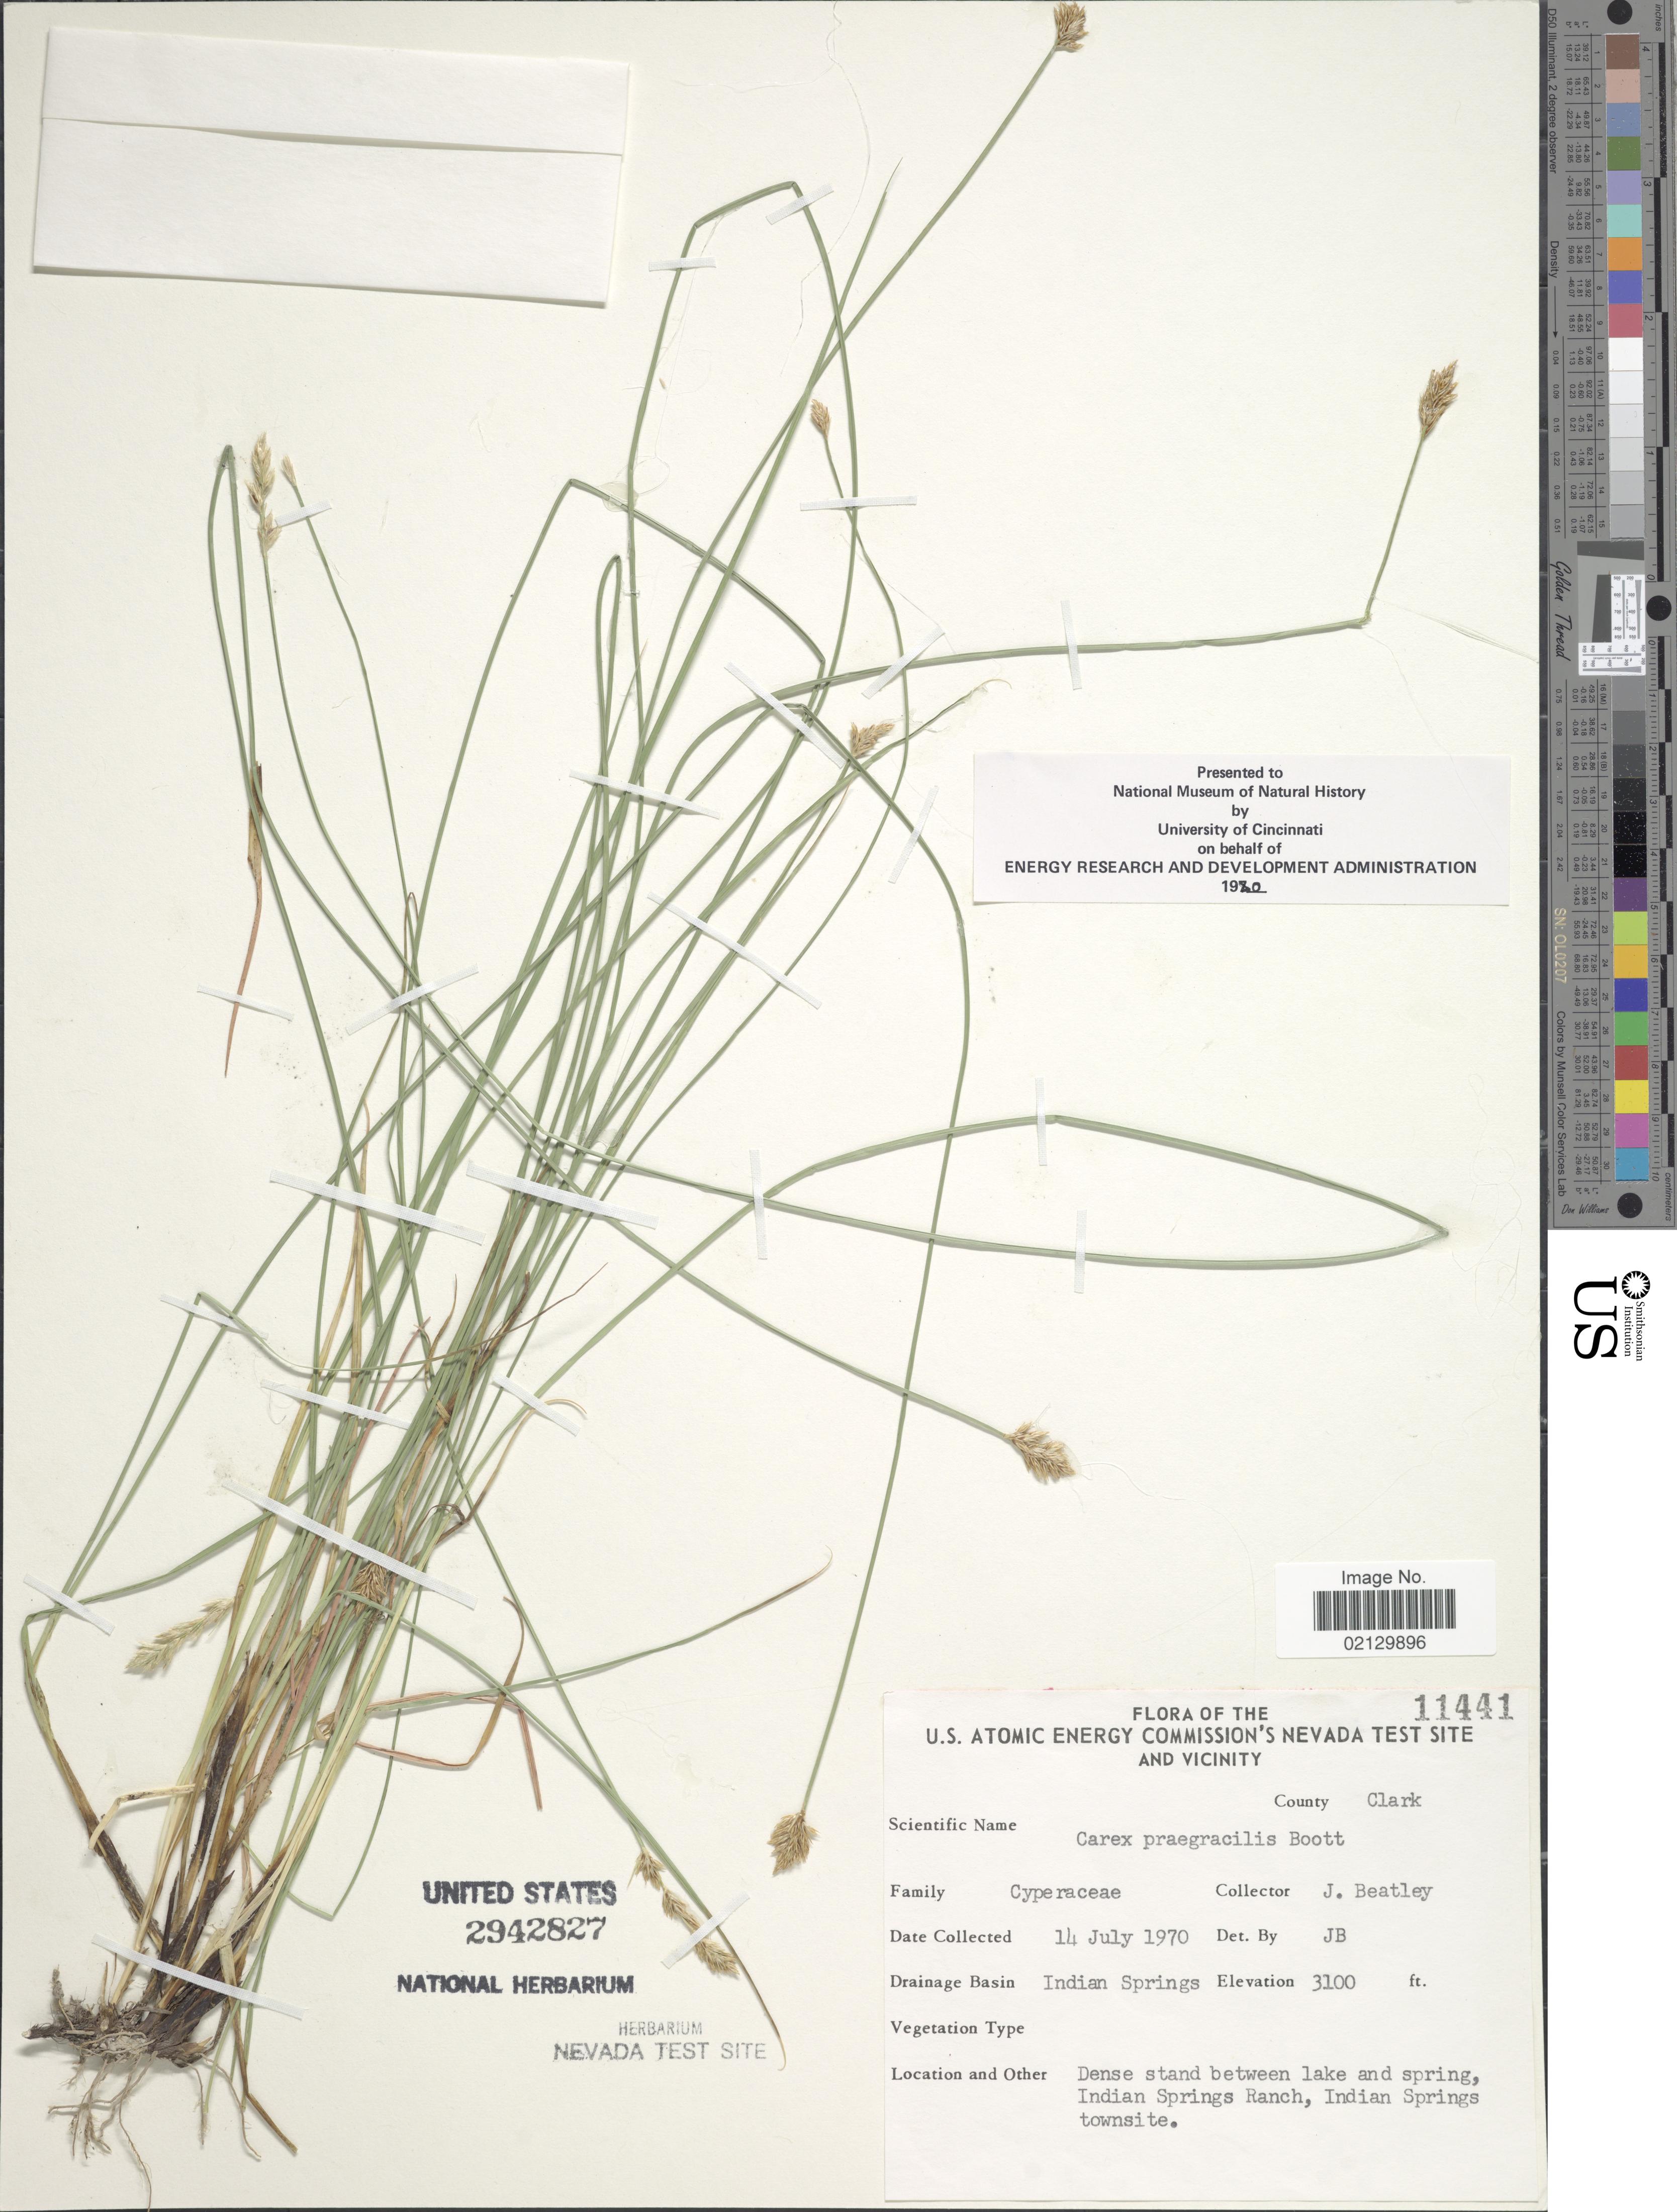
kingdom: Plantae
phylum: Tracheophyta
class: Liliopsida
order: Poales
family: Cyperaceae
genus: Carex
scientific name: Carex praegracilis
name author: W. Boott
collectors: J. C. Beatley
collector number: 11441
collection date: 1970-07-14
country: United States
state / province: Nevada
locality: U.S. Atomic Energy Commission's Nevada Test site and vicinity. County Clark, Indian Springs, Dense stand between lake and spring , Indian Springs Ranch, Indian Springs townsite.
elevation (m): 945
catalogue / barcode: US 2942827